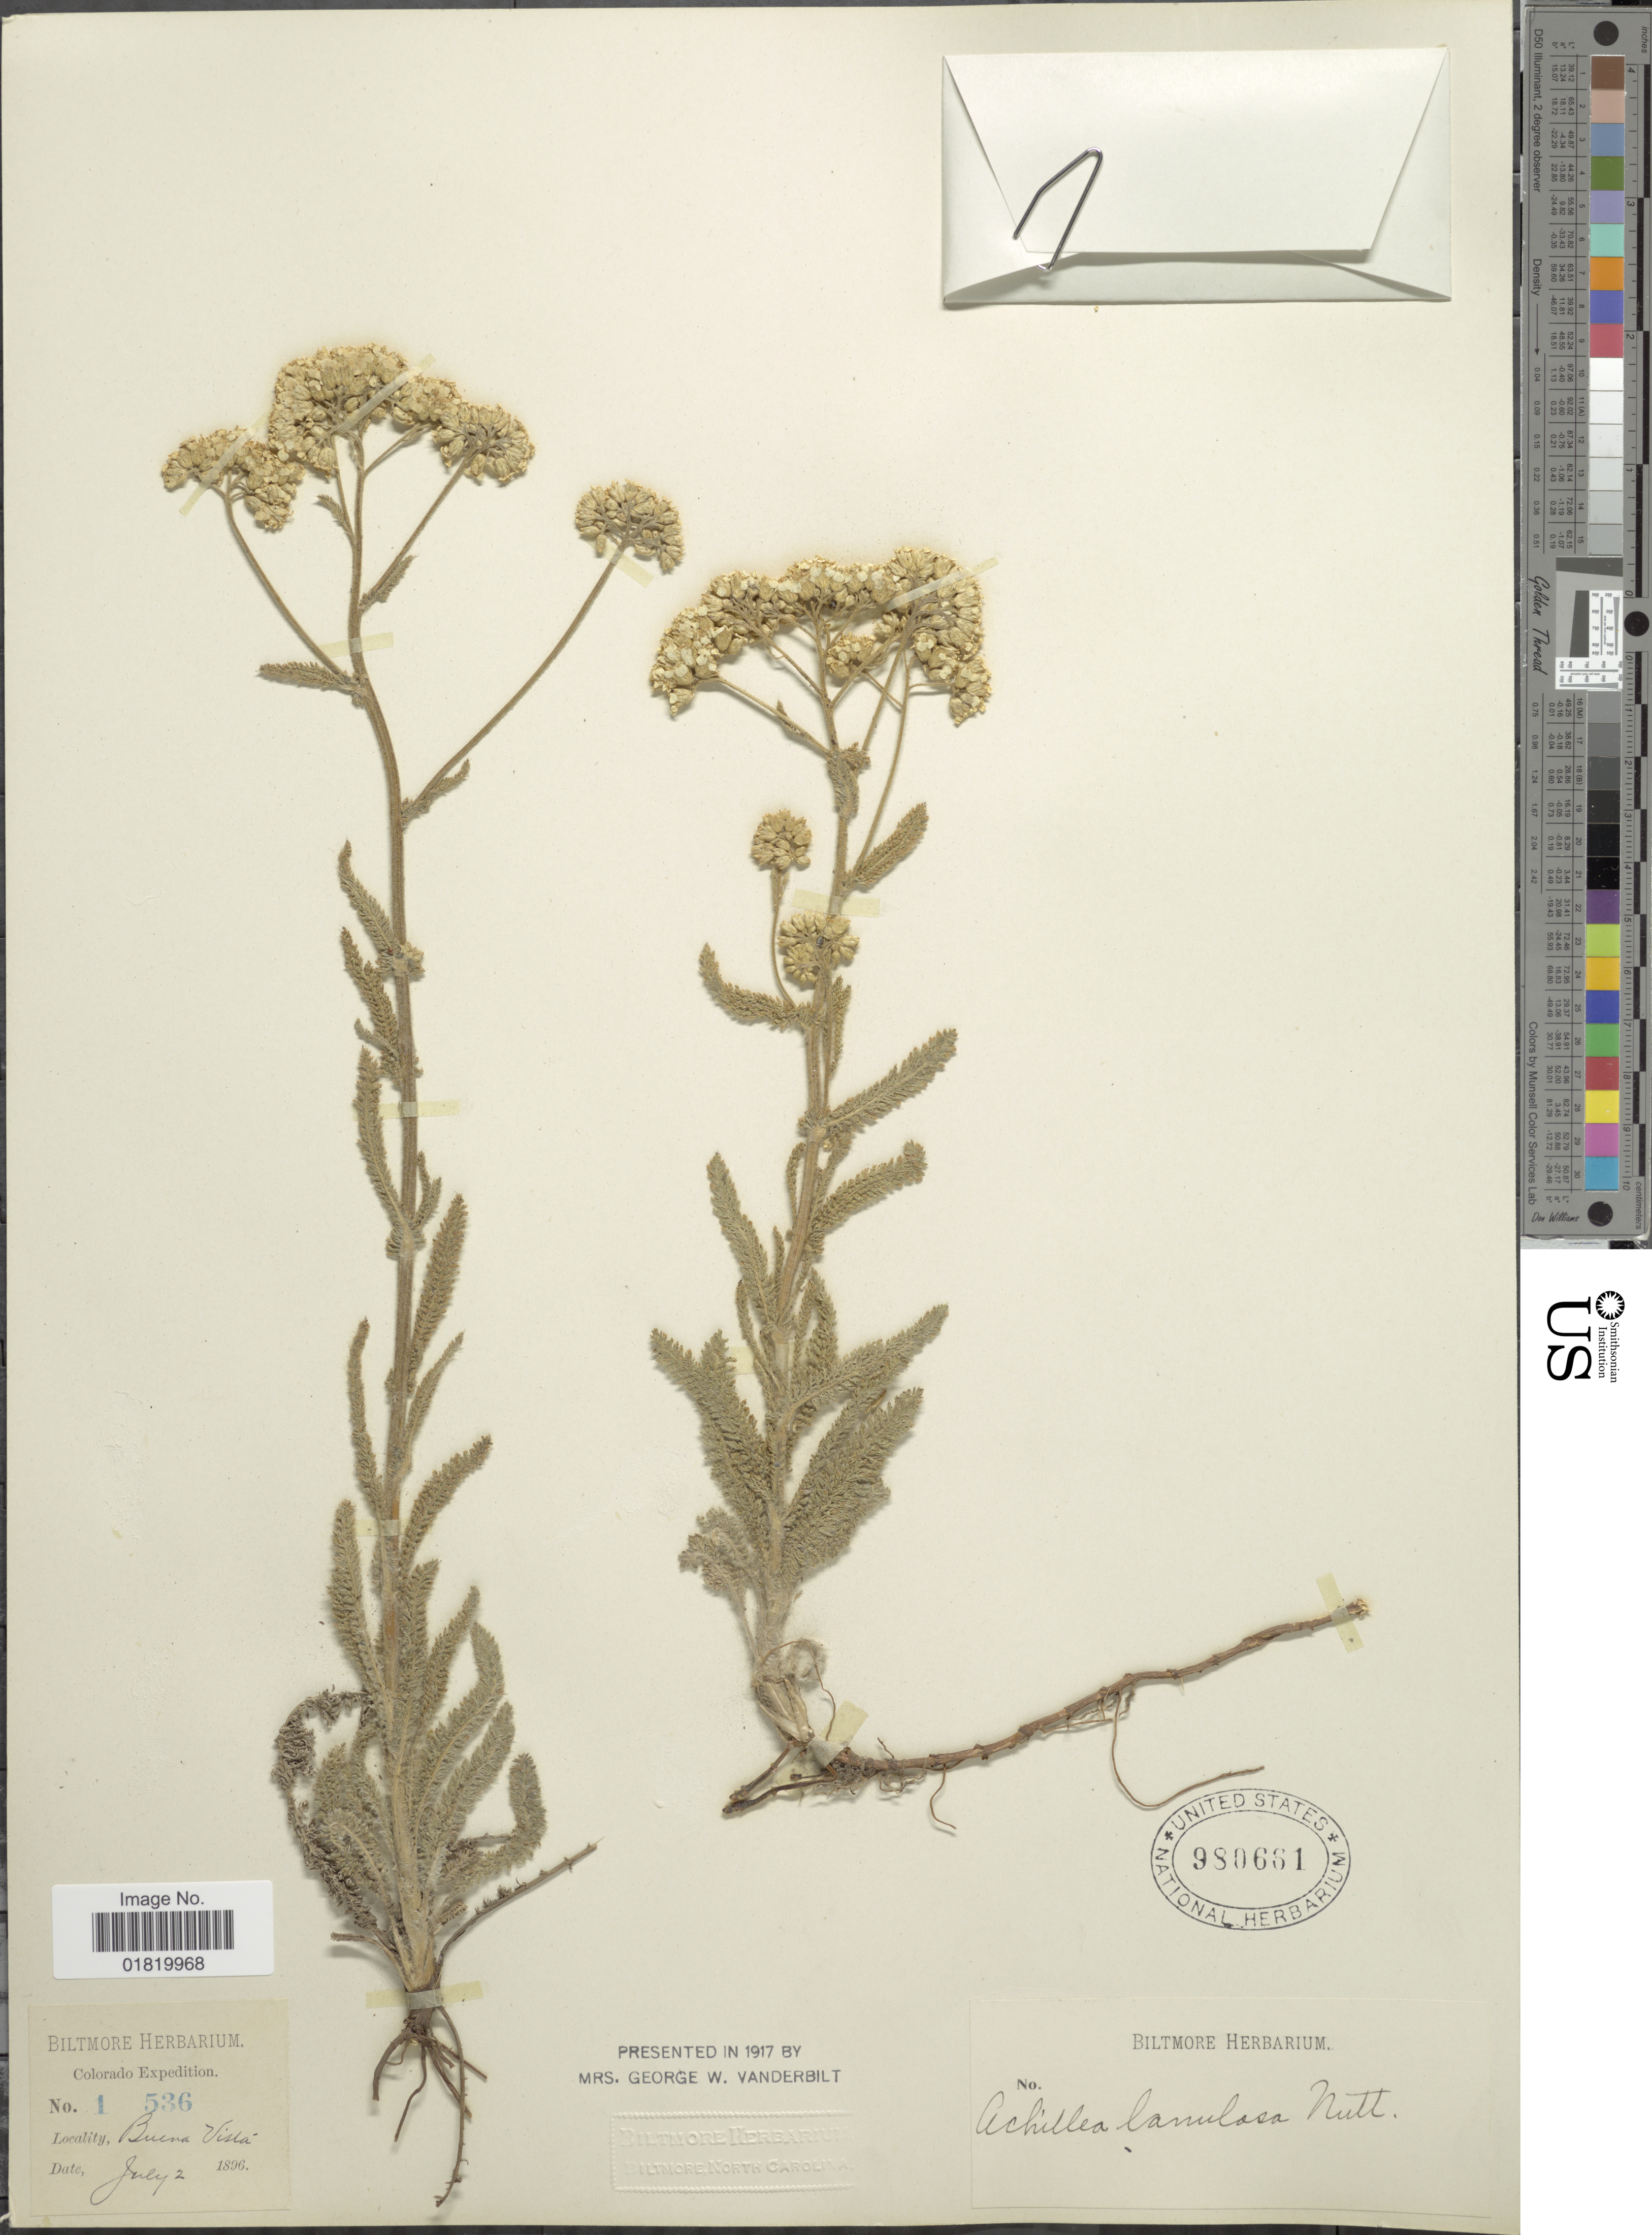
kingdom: Plantae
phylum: Tracheophyta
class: Magnoliopsida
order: Asterales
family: Asteraceae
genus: Achillea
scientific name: Achillea lanulosa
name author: Nutt.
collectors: ex herb. Biltmore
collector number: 1536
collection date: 1896-07-02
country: United States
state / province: Colorado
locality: Buena Vista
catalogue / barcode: US 980681